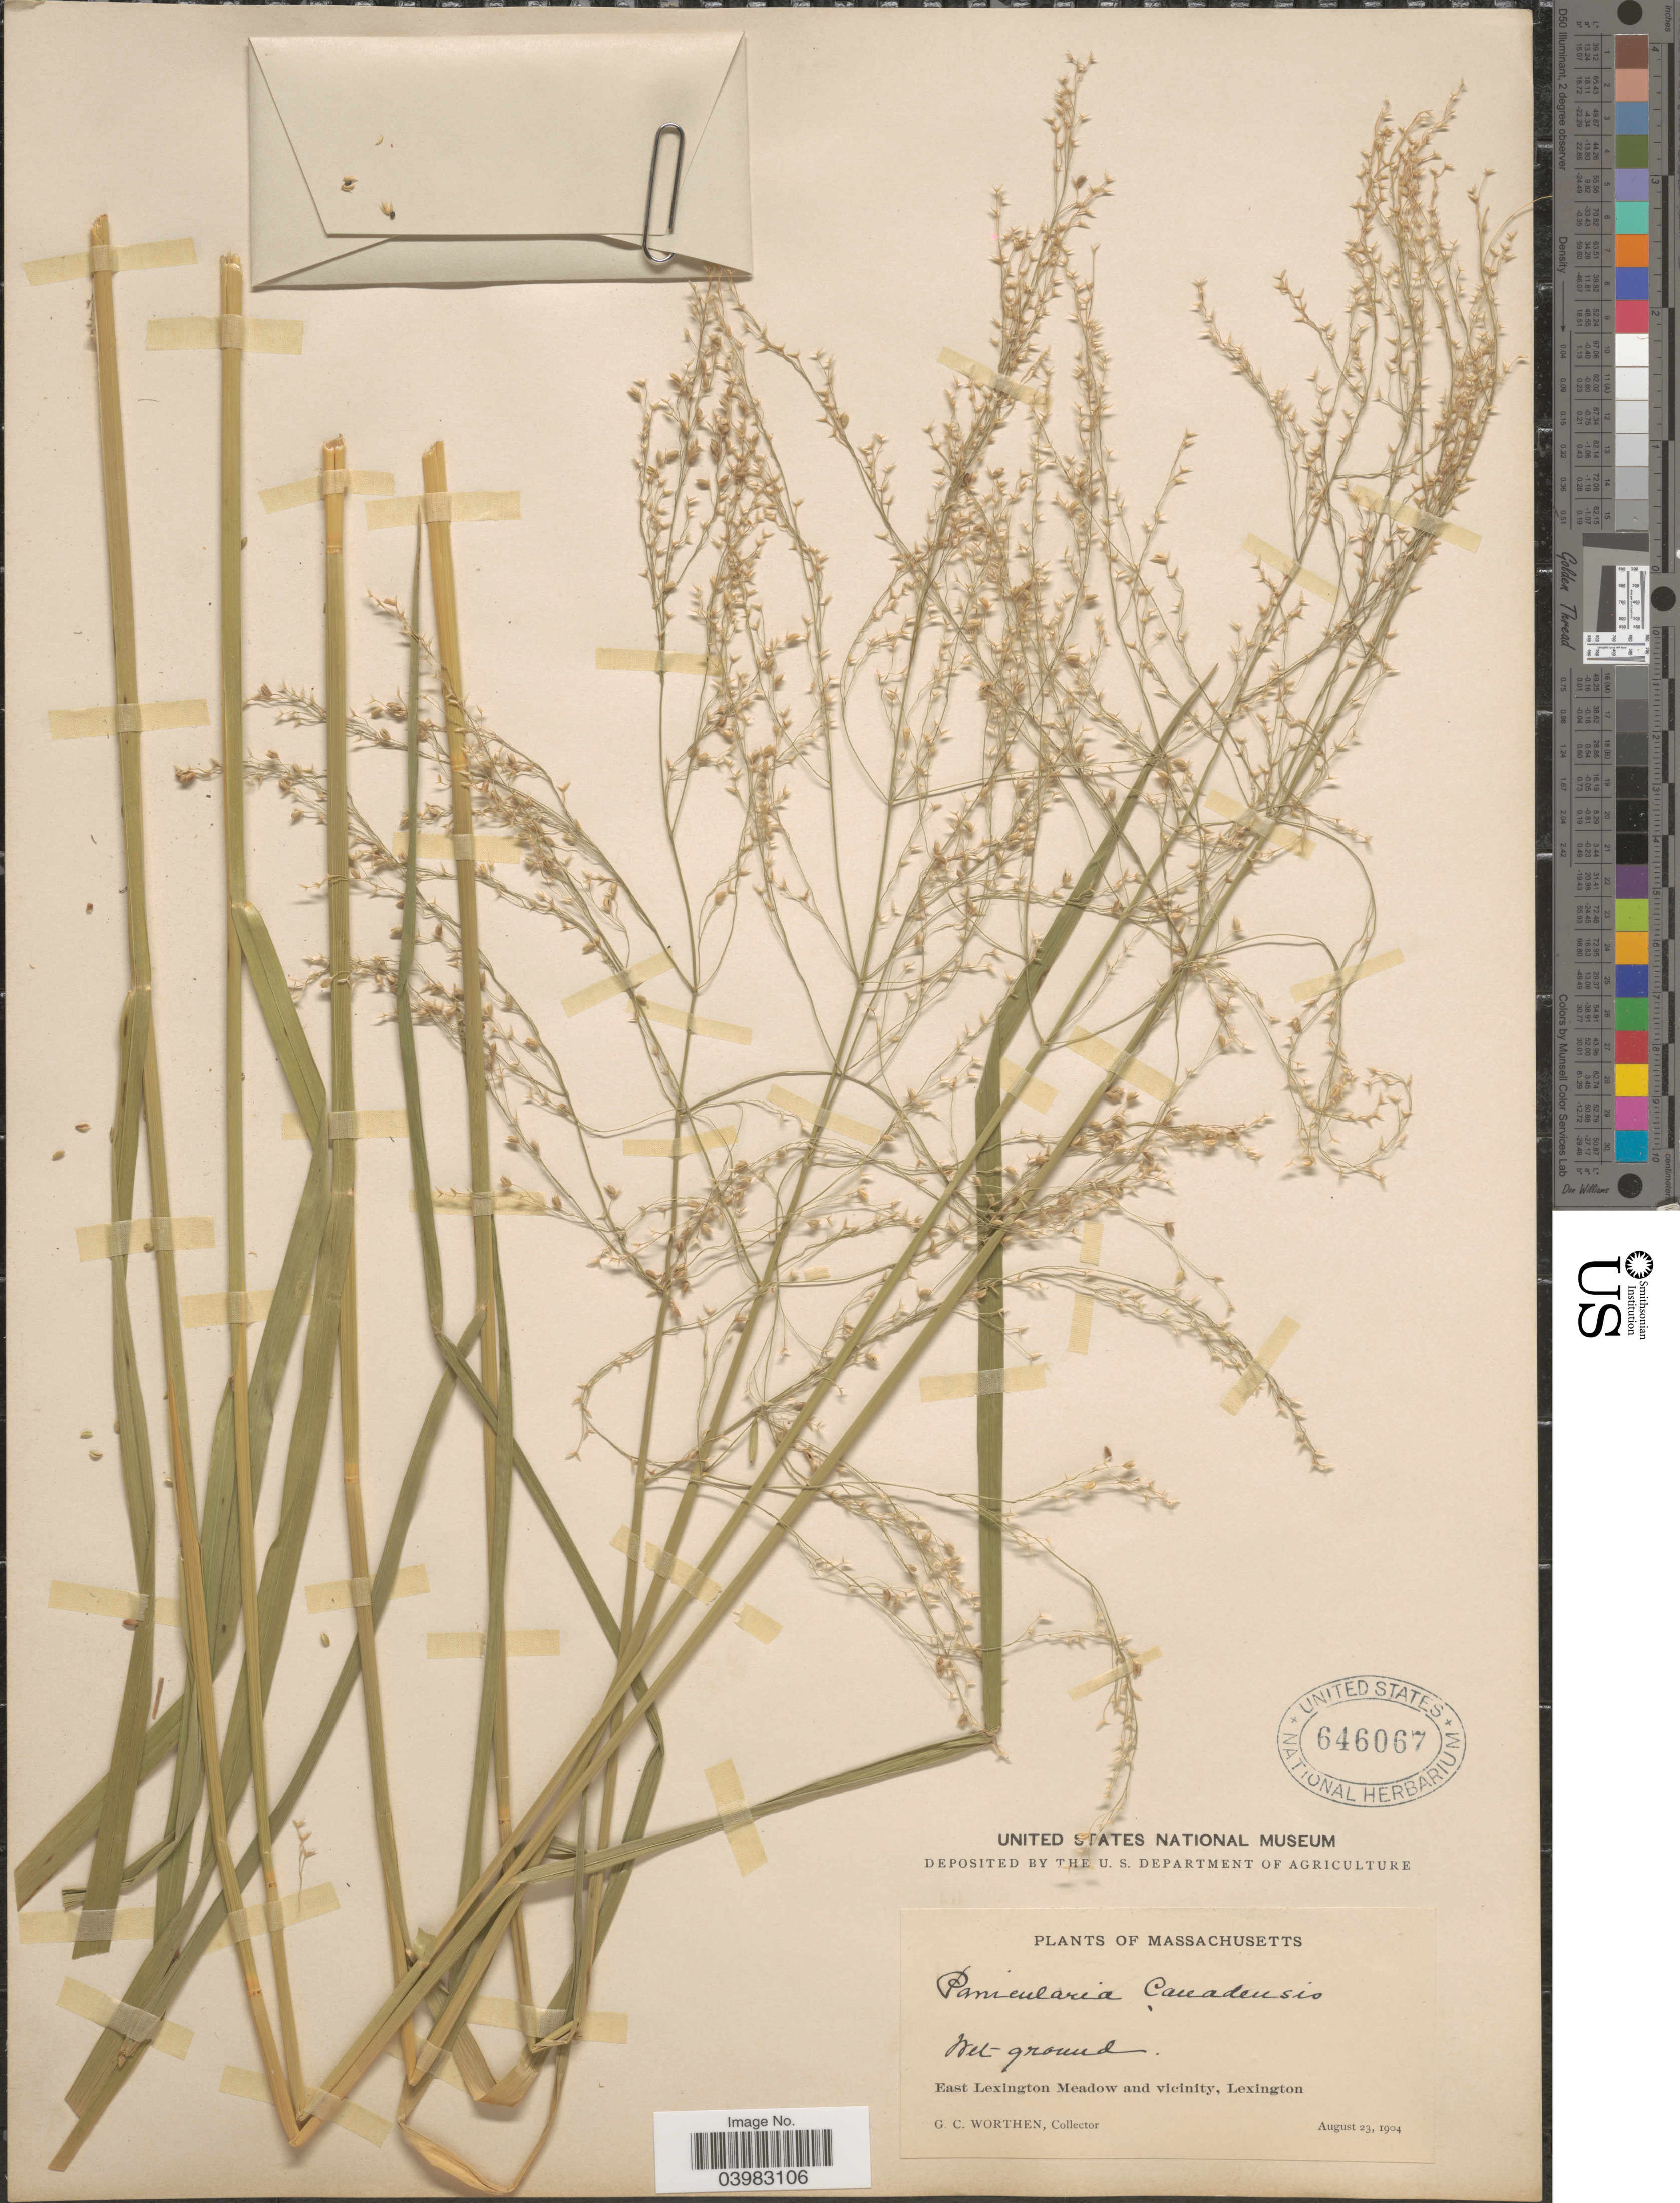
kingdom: Plantae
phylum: Tracheophyta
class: Liliopsida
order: Poales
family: Poaceae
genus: Glyceria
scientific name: Glyceria canadensis var. laxa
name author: (Scribn.) Hitchc.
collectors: G. Worthen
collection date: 1904-08-23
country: United States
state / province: Massachusetts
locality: East Lexington Meadow and vicinity, Lexington.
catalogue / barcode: US 646067